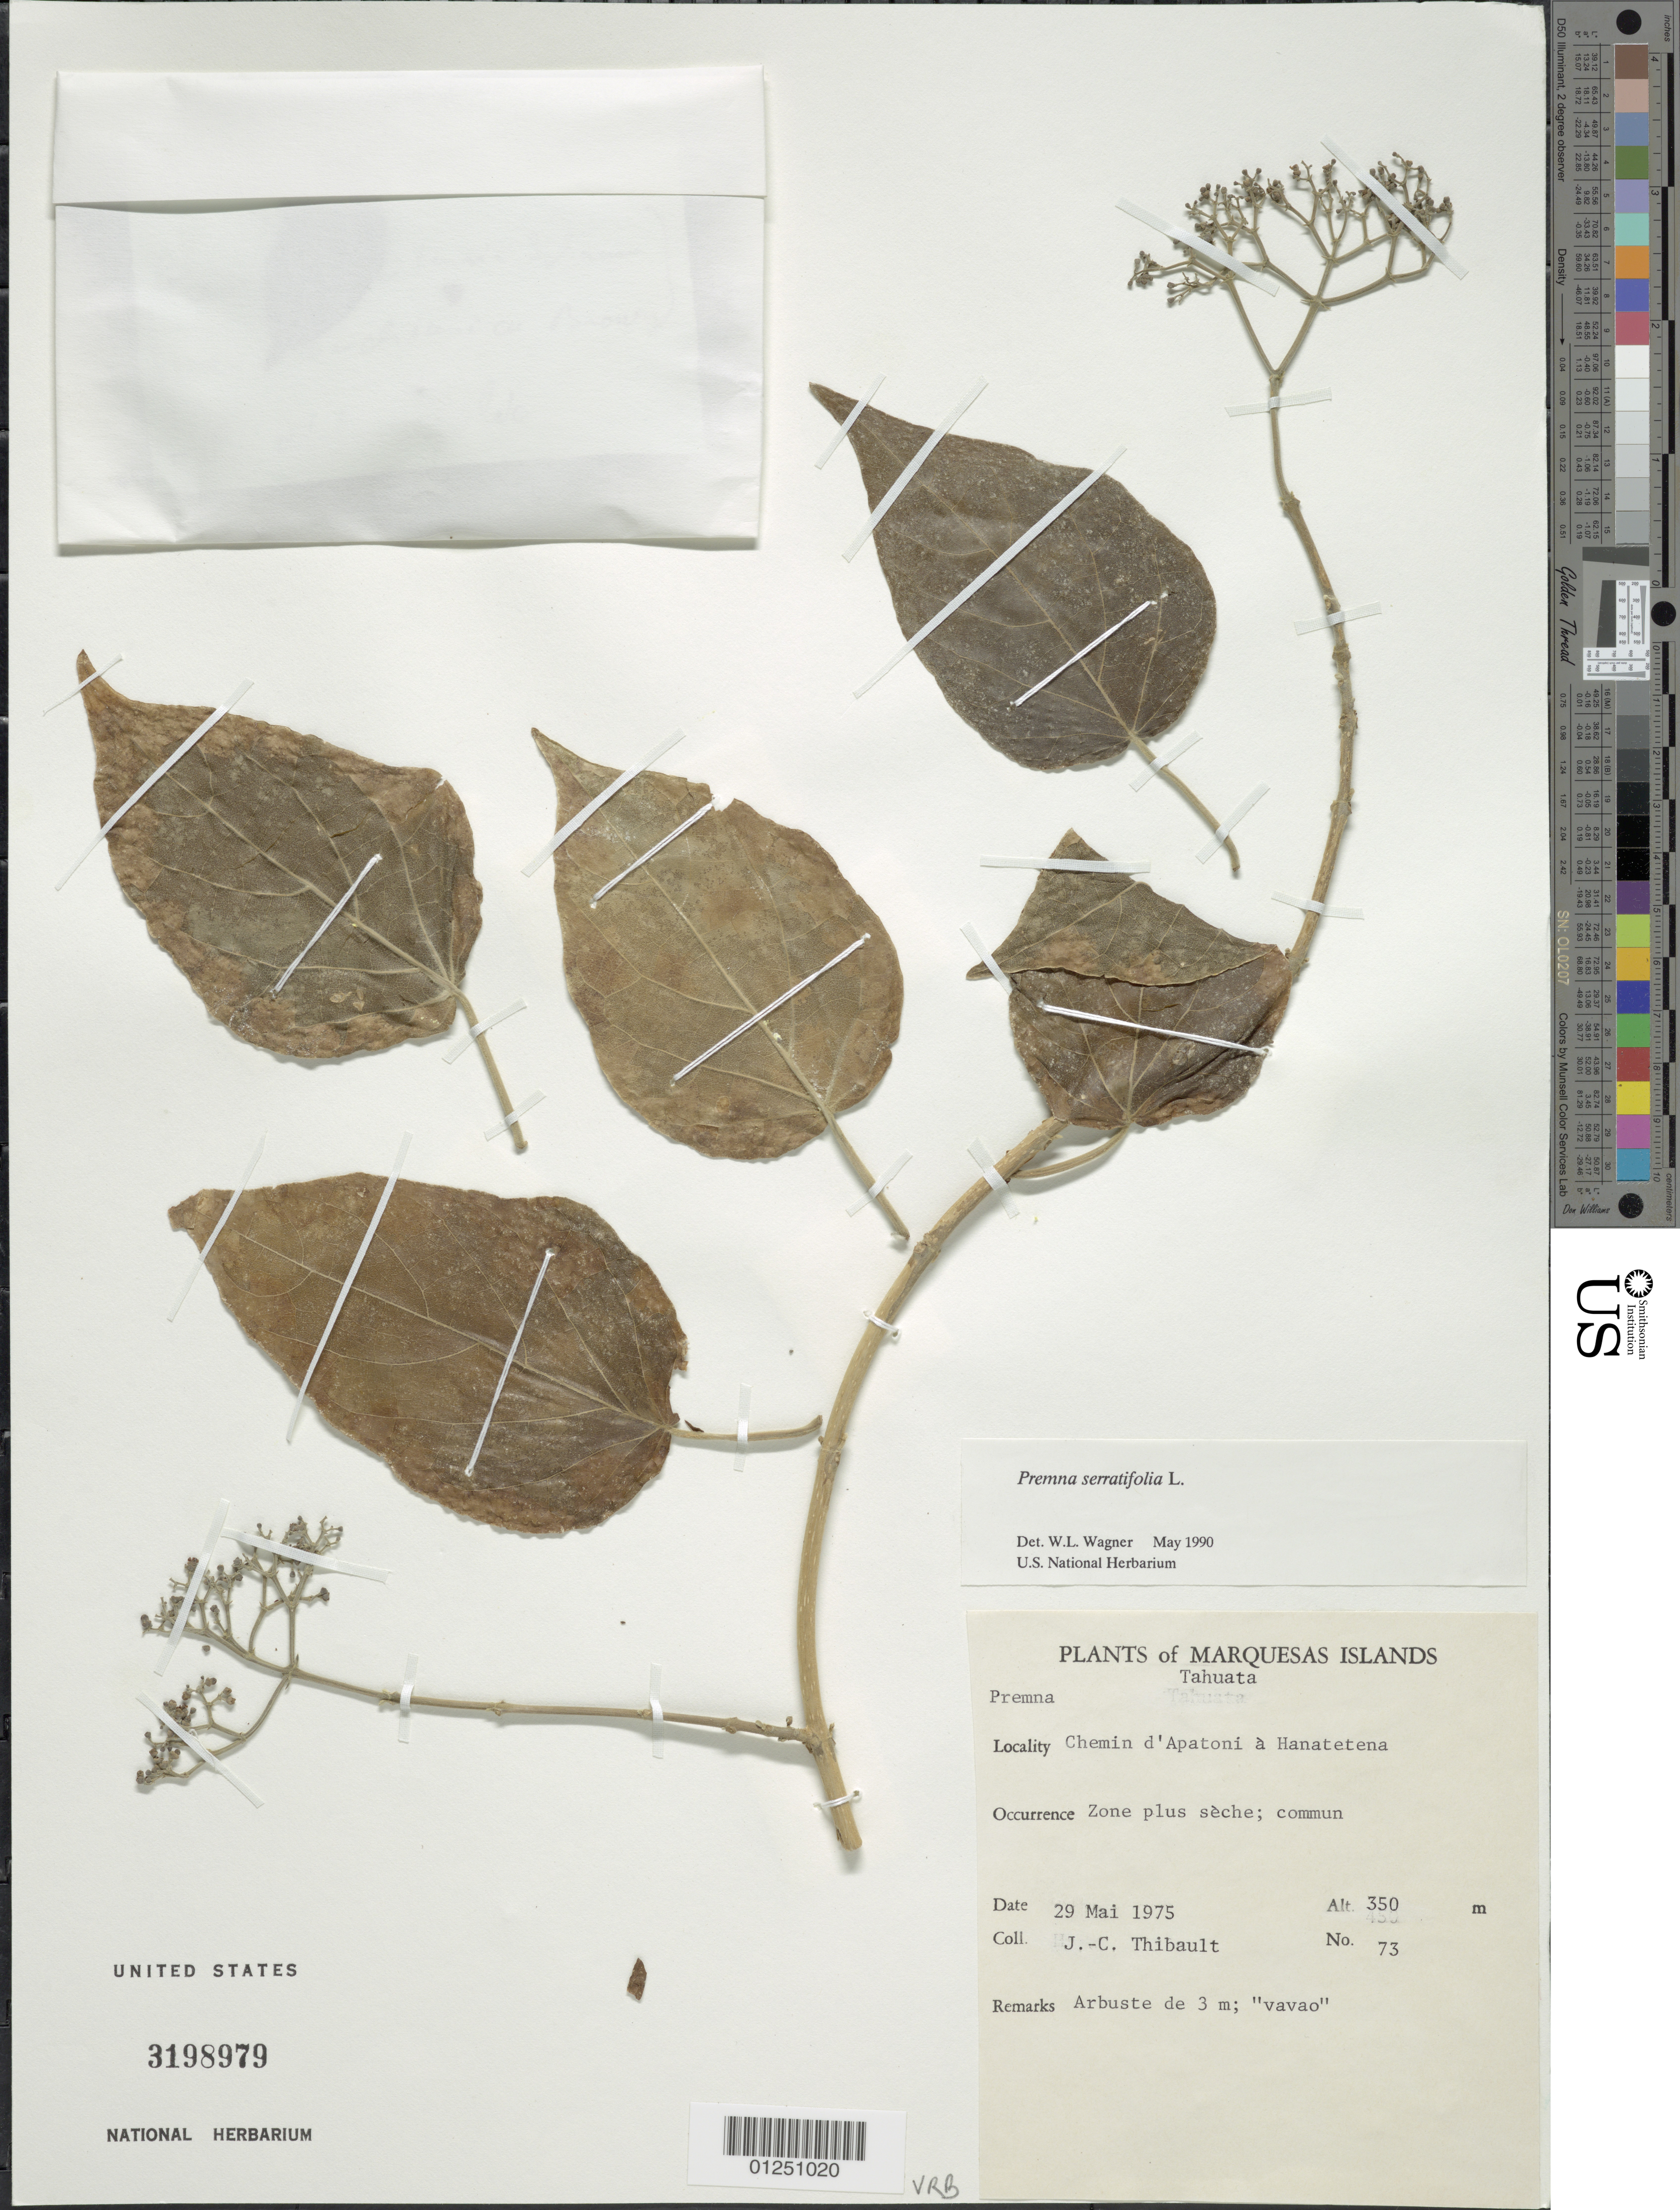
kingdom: Plantae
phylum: Tracheophyta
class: Magnoliopsida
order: Lamiales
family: Lamiaceae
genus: Premna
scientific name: Premna serratifolia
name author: L.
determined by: Wagner, W. L., (BOT), Smithsonian Institution - National Museum of Natural History (UNITED STATES)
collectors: J. Thibault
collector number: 73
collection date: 1975-05-29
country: French Polynesia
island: Tahuata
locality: Apatoni-Hanatetena road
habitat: Dry area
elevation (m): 350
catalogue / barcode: US 3198979